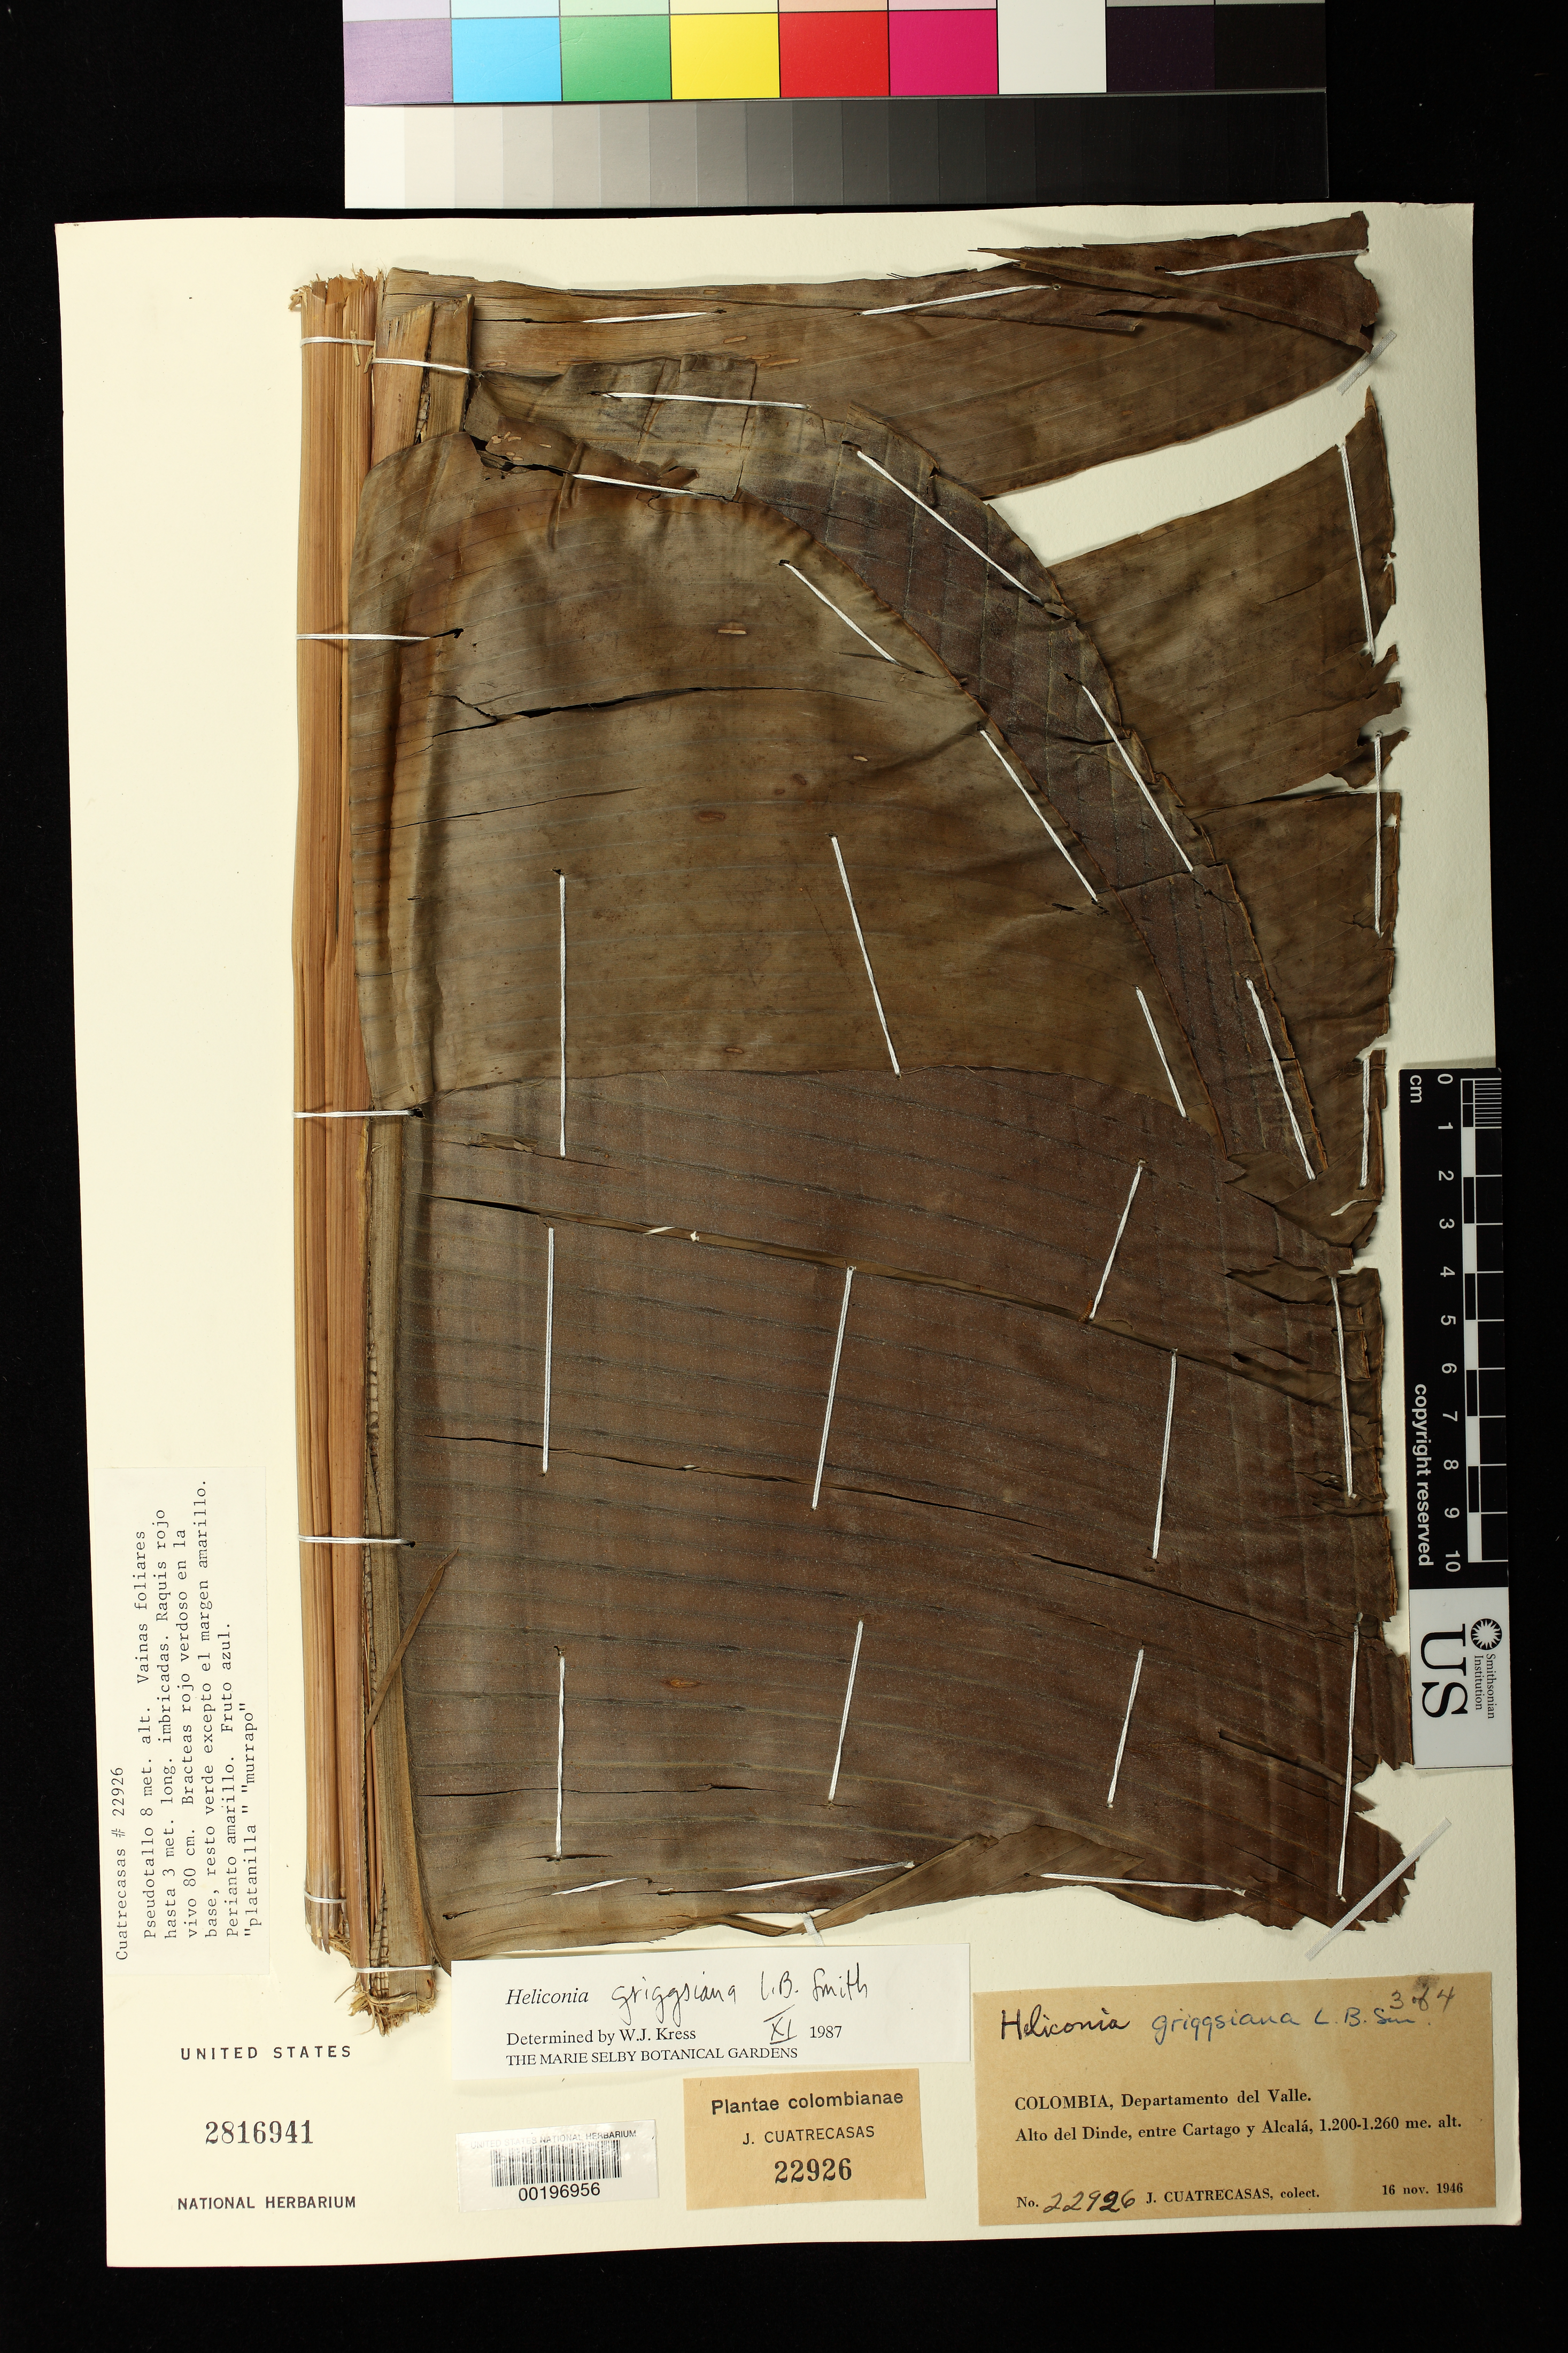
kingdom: Plantae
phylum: Tracheophyta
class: Liliopsida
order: Zingiberales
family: Heliconiaceae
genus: Heliconia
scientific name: Heliconia griggsiana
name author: L.B. Sm.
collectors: J. Cuatrecasas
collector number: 22926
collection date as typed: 16 Nov 1946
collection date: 1946-11-16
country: Colombia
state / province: Valle del Cauca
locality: Alto del Dinde, between Cartago and Alcala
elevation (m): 1200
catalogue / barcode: US 2816941